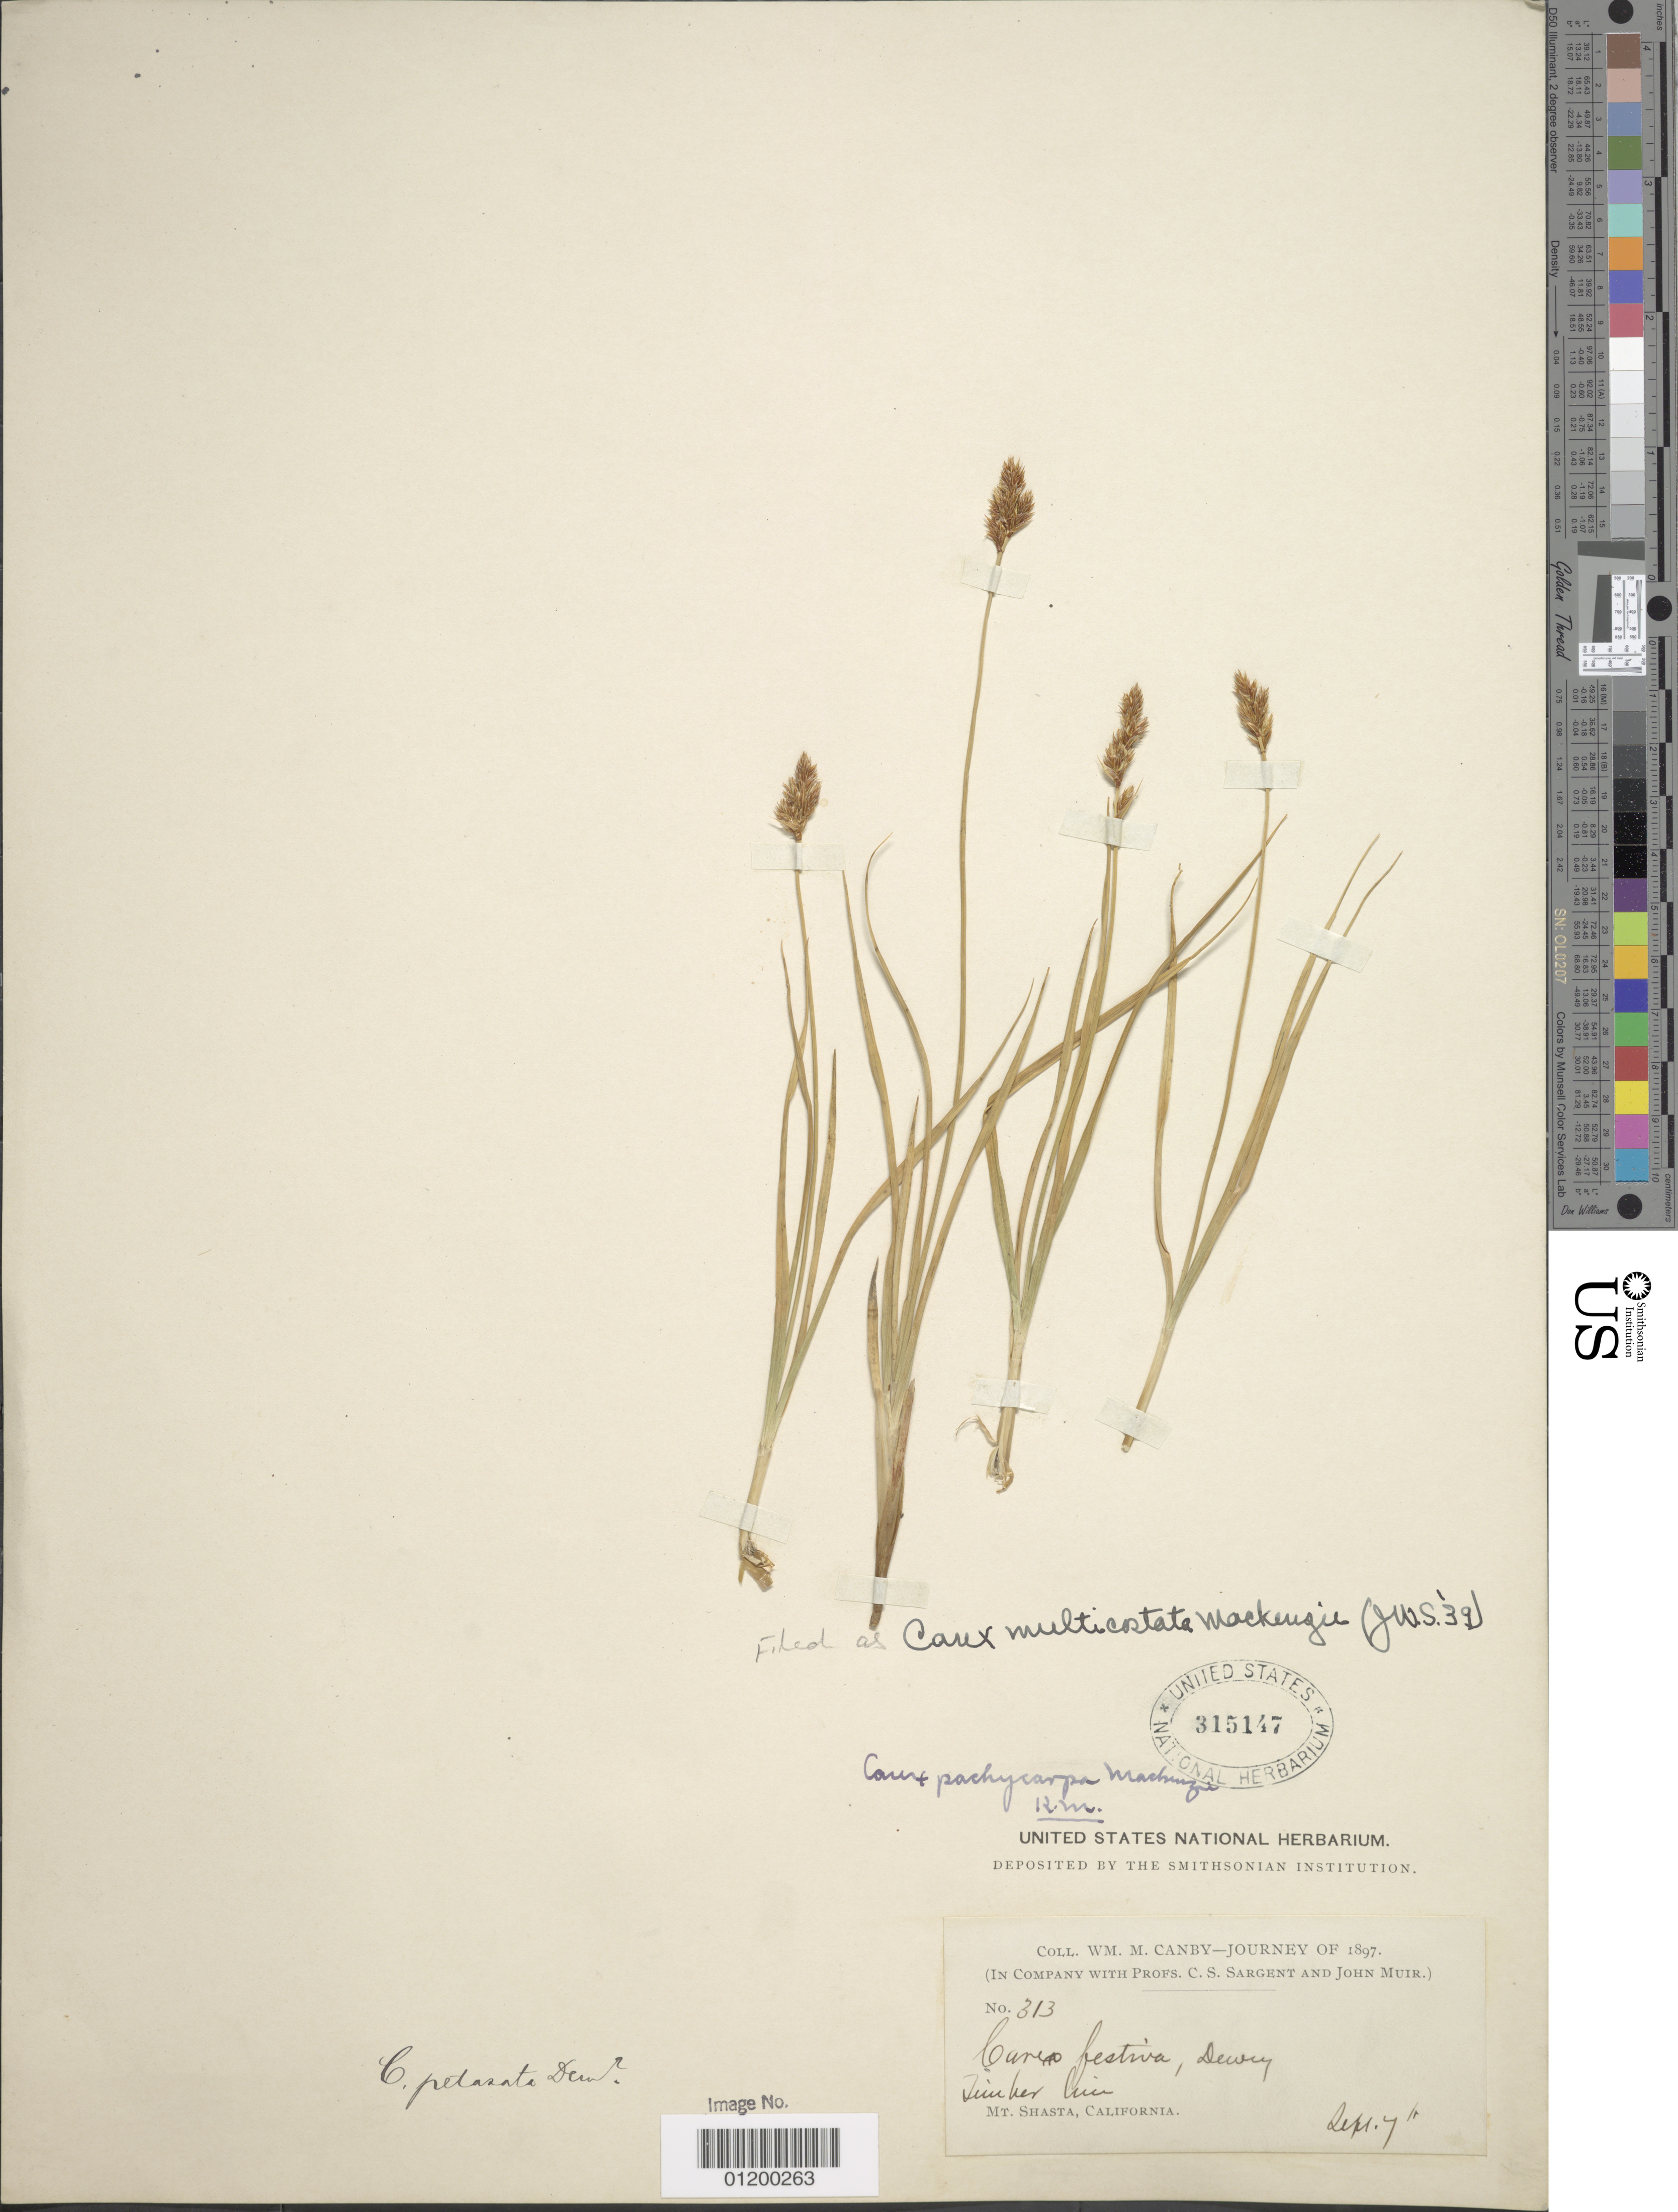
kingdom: Plantae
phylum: Tracheophyta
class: Liliopsida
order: Poales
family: Cyperaceae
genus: Carex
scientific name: Carex multicostata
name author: Mack.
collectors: W. M. Canby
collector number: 313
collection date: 1897-09-07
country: United States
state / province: California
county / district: Siskiyou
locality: Mt. Shasta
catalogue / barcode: US 315147